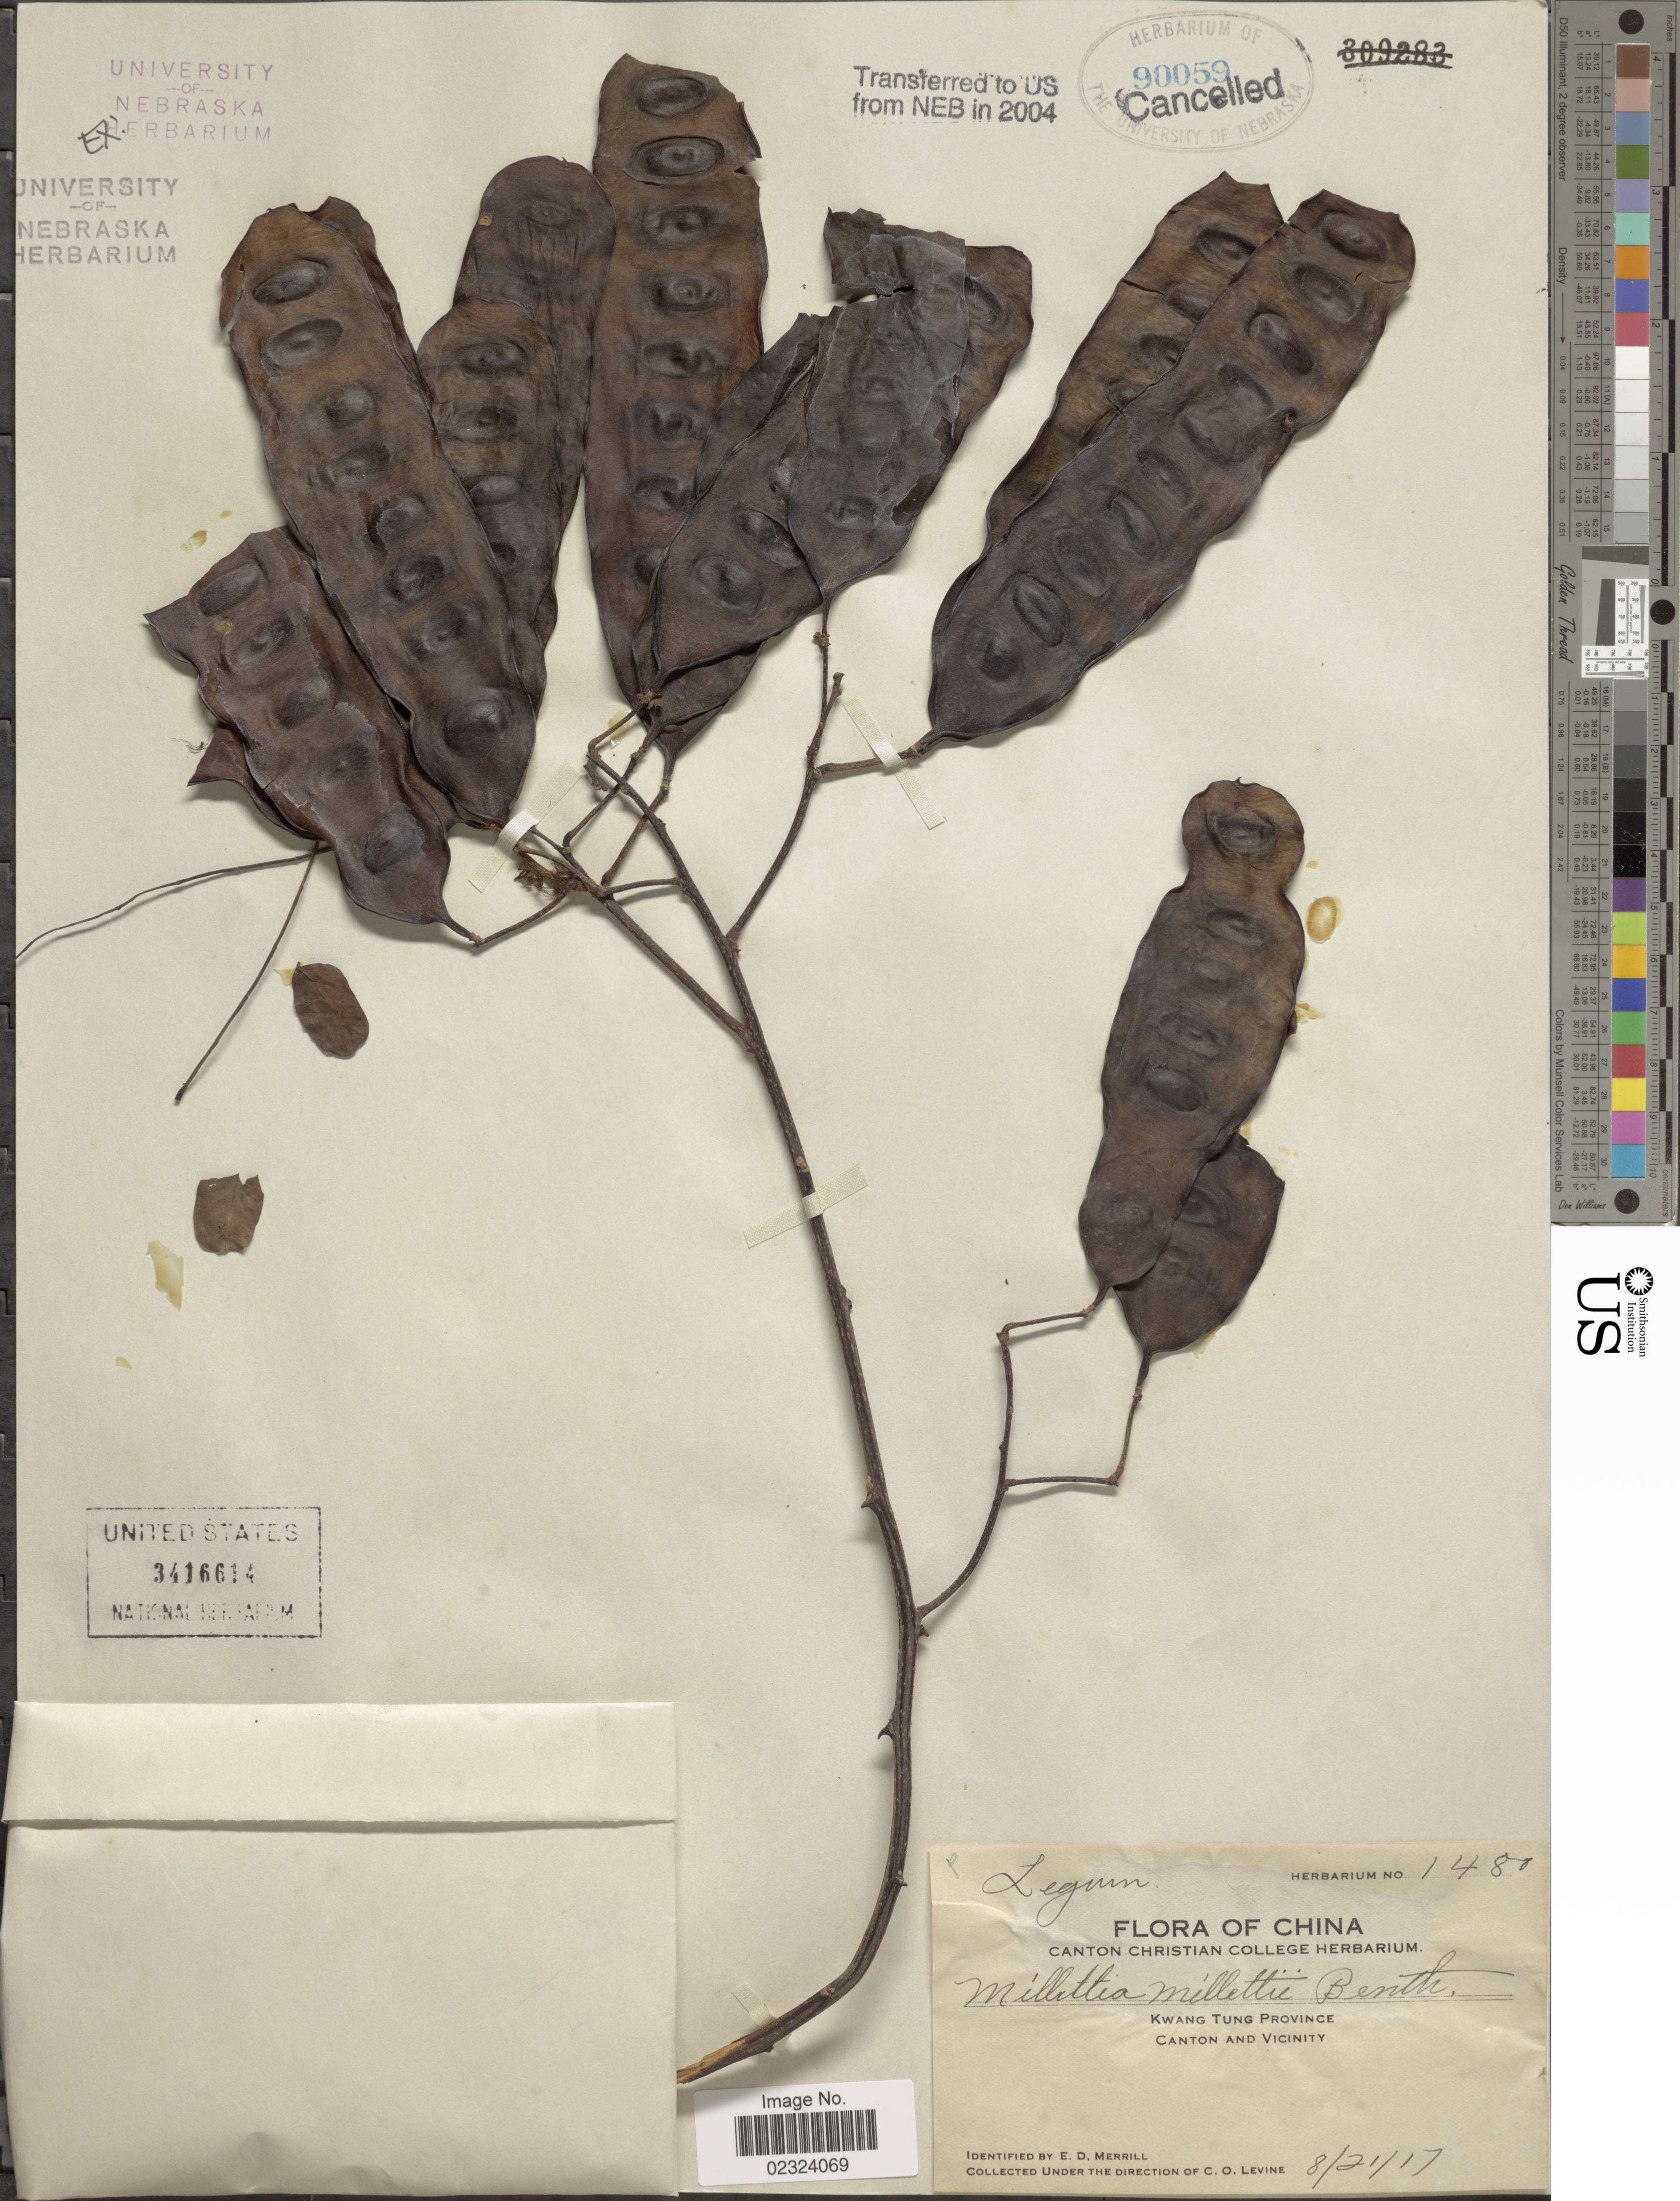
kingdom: Plantae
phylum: Tracheophyta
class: Magnoliopsida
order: Fabales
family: Fabaceae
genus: Millettia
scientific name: Millettia millettii ined.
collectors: C. O. Levine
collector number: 1480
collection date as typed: Transcribed d/m/y: 21/8/17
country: China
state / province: Guangdong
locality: Kwang Tung Province. Canton and Vicinity.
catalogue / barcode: US 3416614